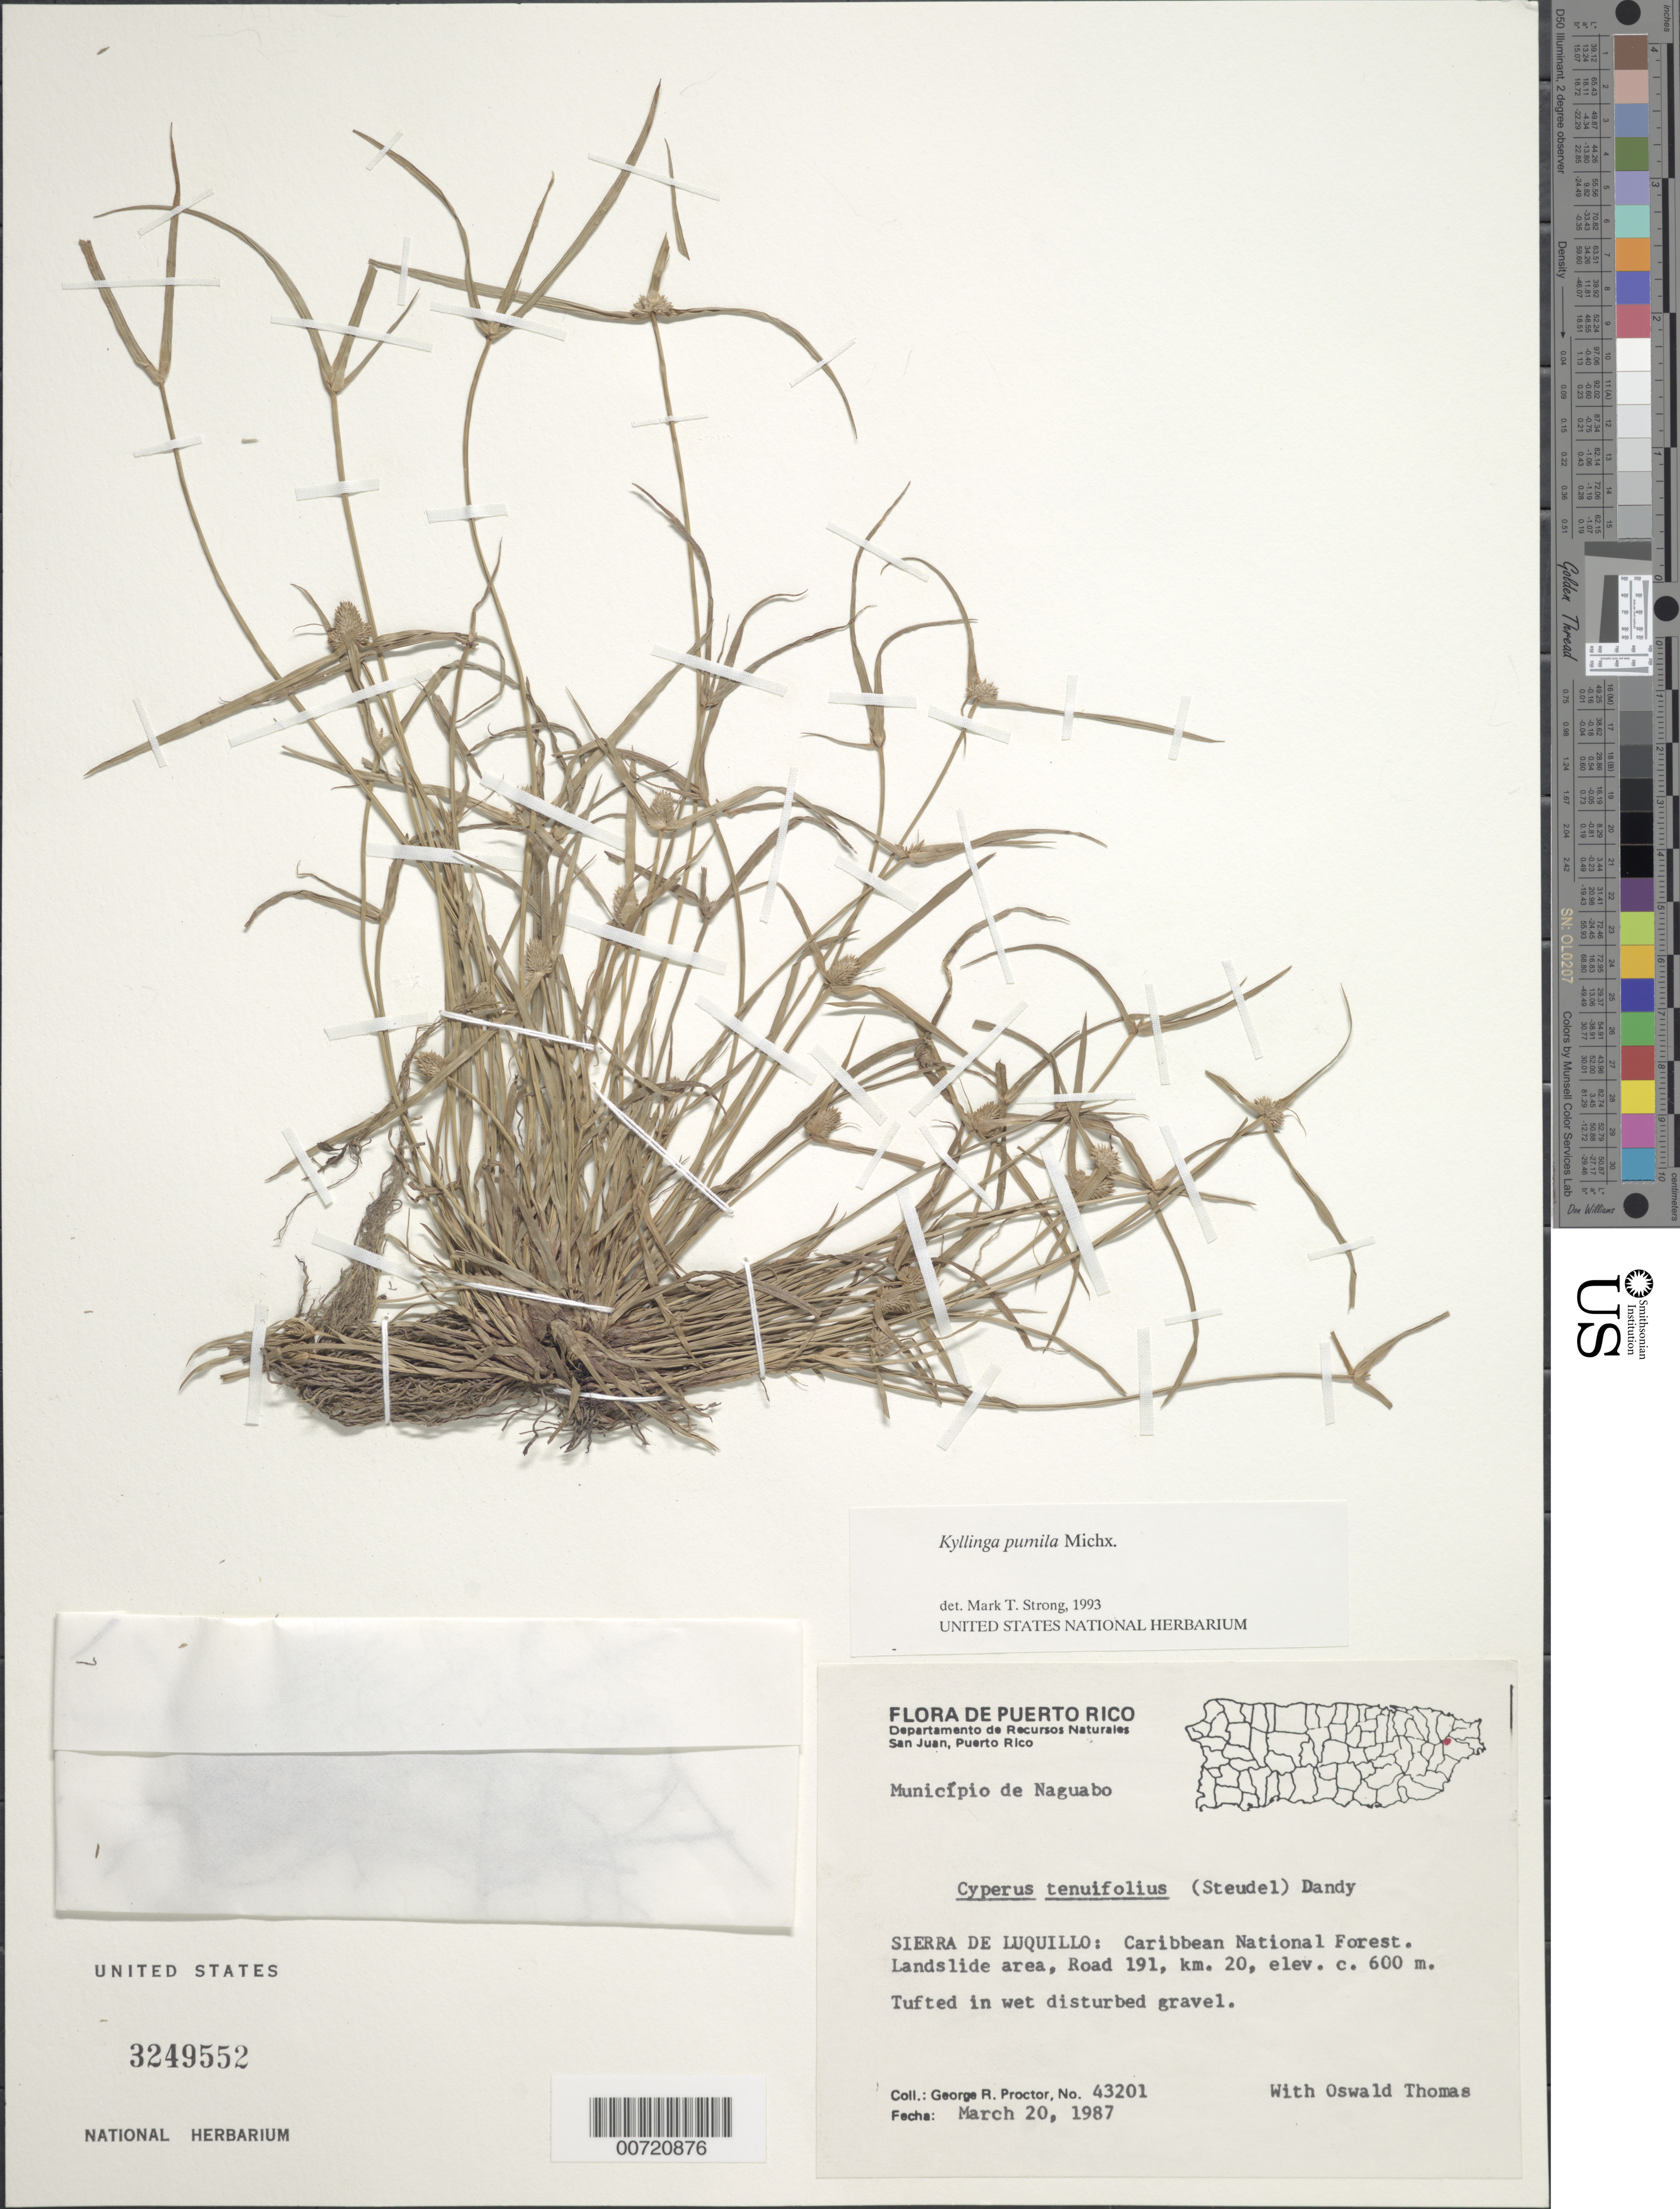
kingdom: Plantae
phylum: Tracheophyta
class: Liliopsida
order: Poales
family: Cyperaceae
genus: Cyperus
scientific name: Cyperus hortensis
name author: (Salzm. ex Steud.) Dorr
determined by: Strong, Mark T., (BOT), Smithsonian Institution - National Museum of Natural History (UNITED STATES)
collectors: G. R. Proctor & O. Thomas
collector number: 43201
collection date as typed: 20 Mar 1987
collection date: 1987-03-20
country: Puerto Rico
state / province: Naguabo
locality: Naguabo: Sierra de Luquillo, Caribbean National Forest, Rd. 191, km 20.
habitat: Landslide area; in wet disturbed gravel.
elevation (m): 600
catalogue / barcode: US 3249552